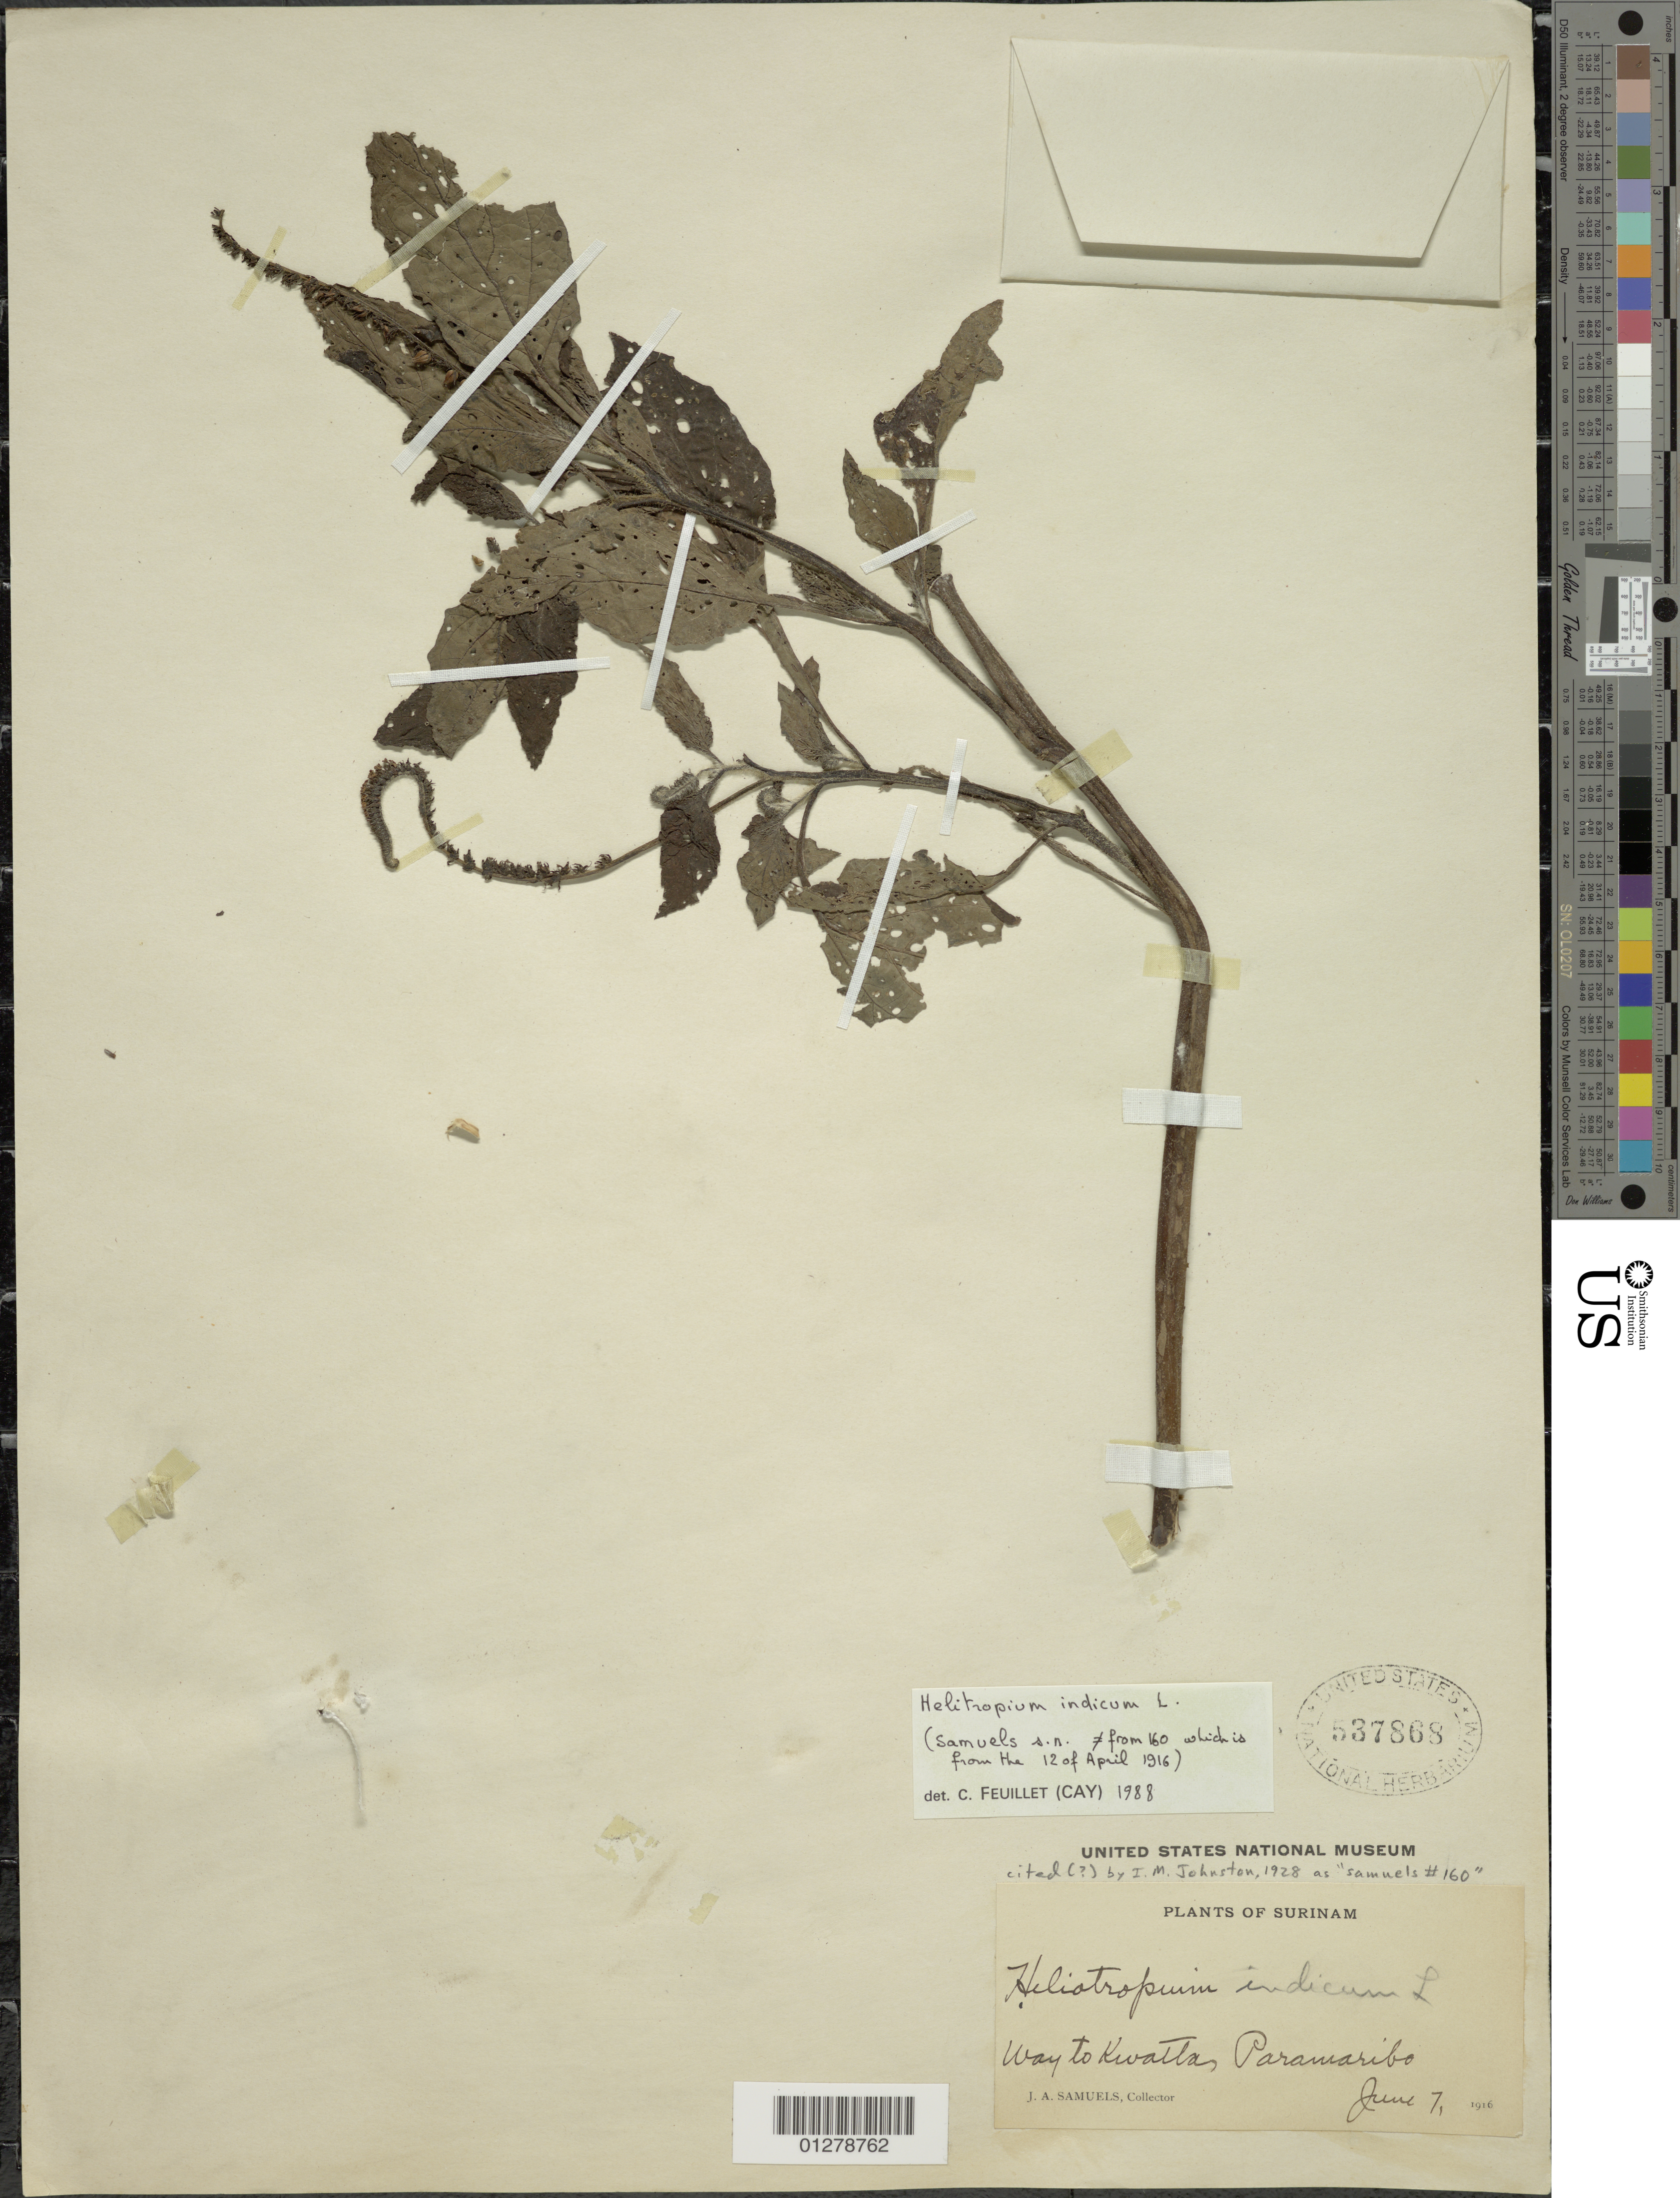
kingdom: Plantae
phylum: Tracheophyta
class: Magnoliopsida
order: Boraginales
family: Heliotropiaceae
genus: Heliotropium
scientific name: Heliotropium indicum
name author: L.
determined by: Feuillet, C.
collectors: J. A. Samuels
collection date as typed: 7 Jun 1916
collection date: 1916-06-07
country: Suriname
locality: way to Kwatta, Paramaribo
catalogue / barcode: US 537868